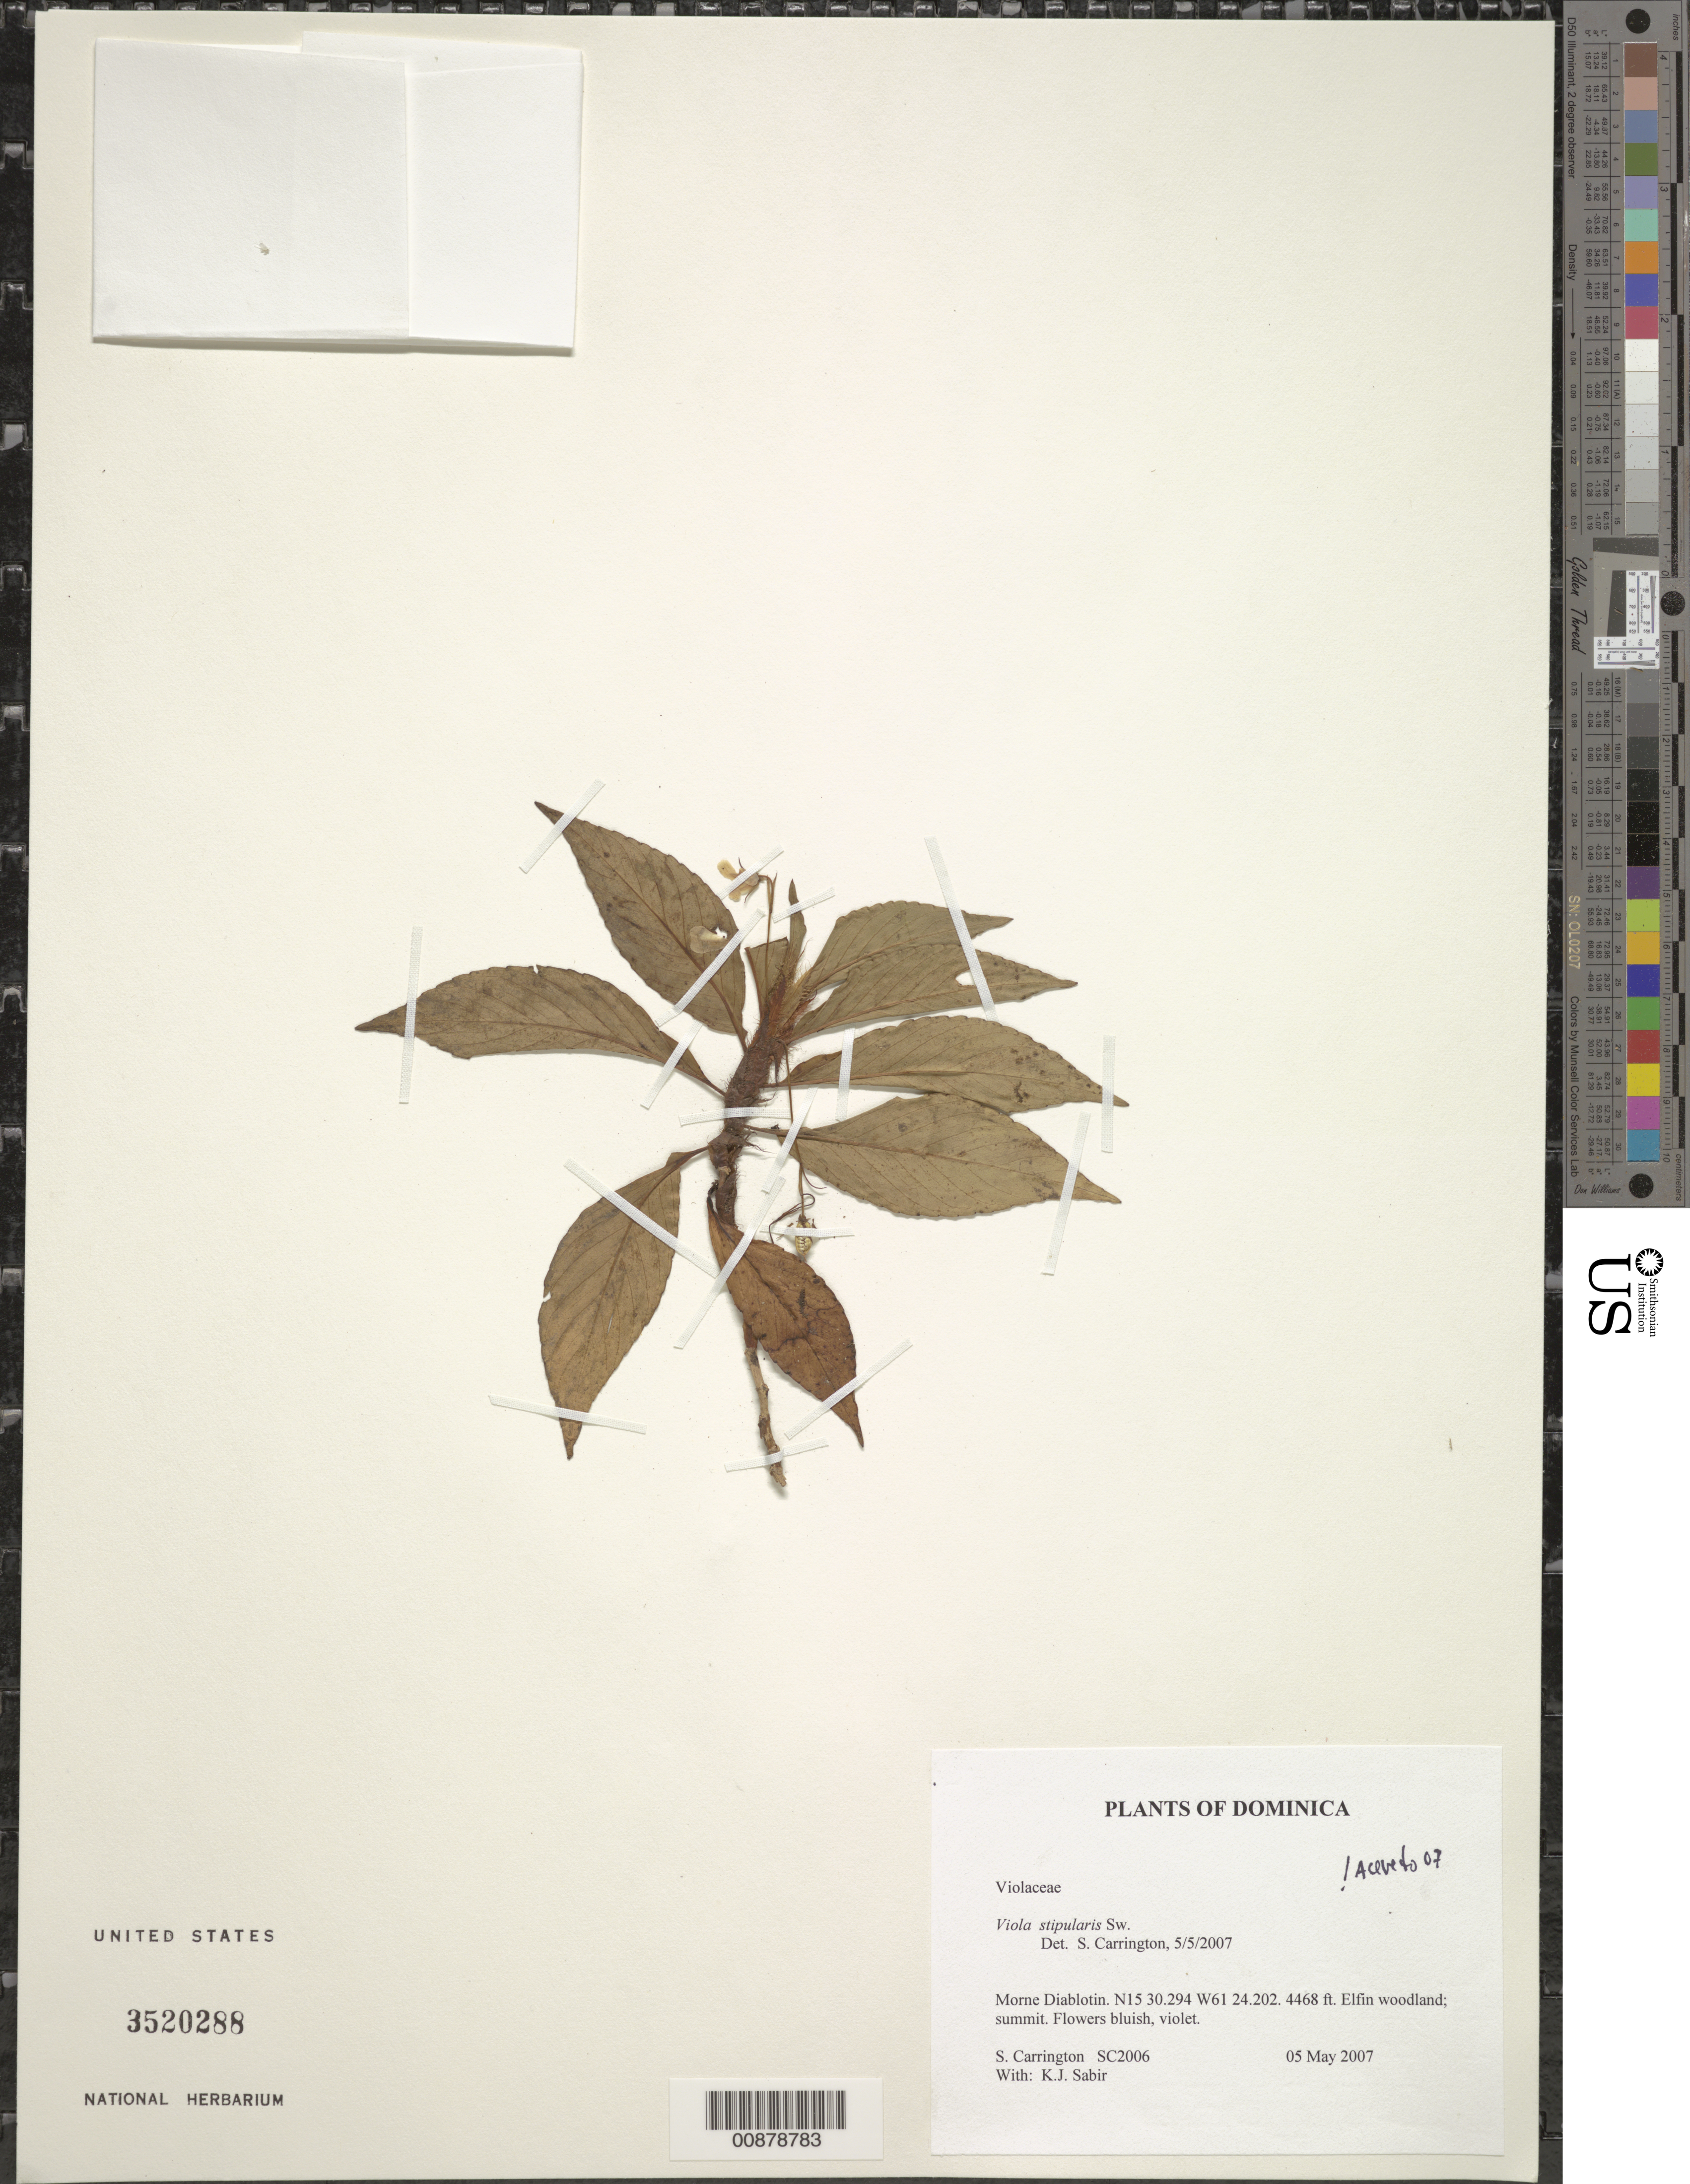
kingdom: Plantae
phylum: Tracheophyta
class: Magnoliopsida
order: Malpighiales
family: Violaceae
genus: Viola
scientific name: Viola stipularis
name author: Sw.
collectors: C. M. S. Carrington & K. Sabir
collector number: SC 2006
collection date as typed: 05 May 2007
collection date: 2007-05-05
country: Dominica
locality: Morne Diablotin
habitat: Elfin woodland; summit.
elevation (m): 1362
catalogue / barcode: US 3520288